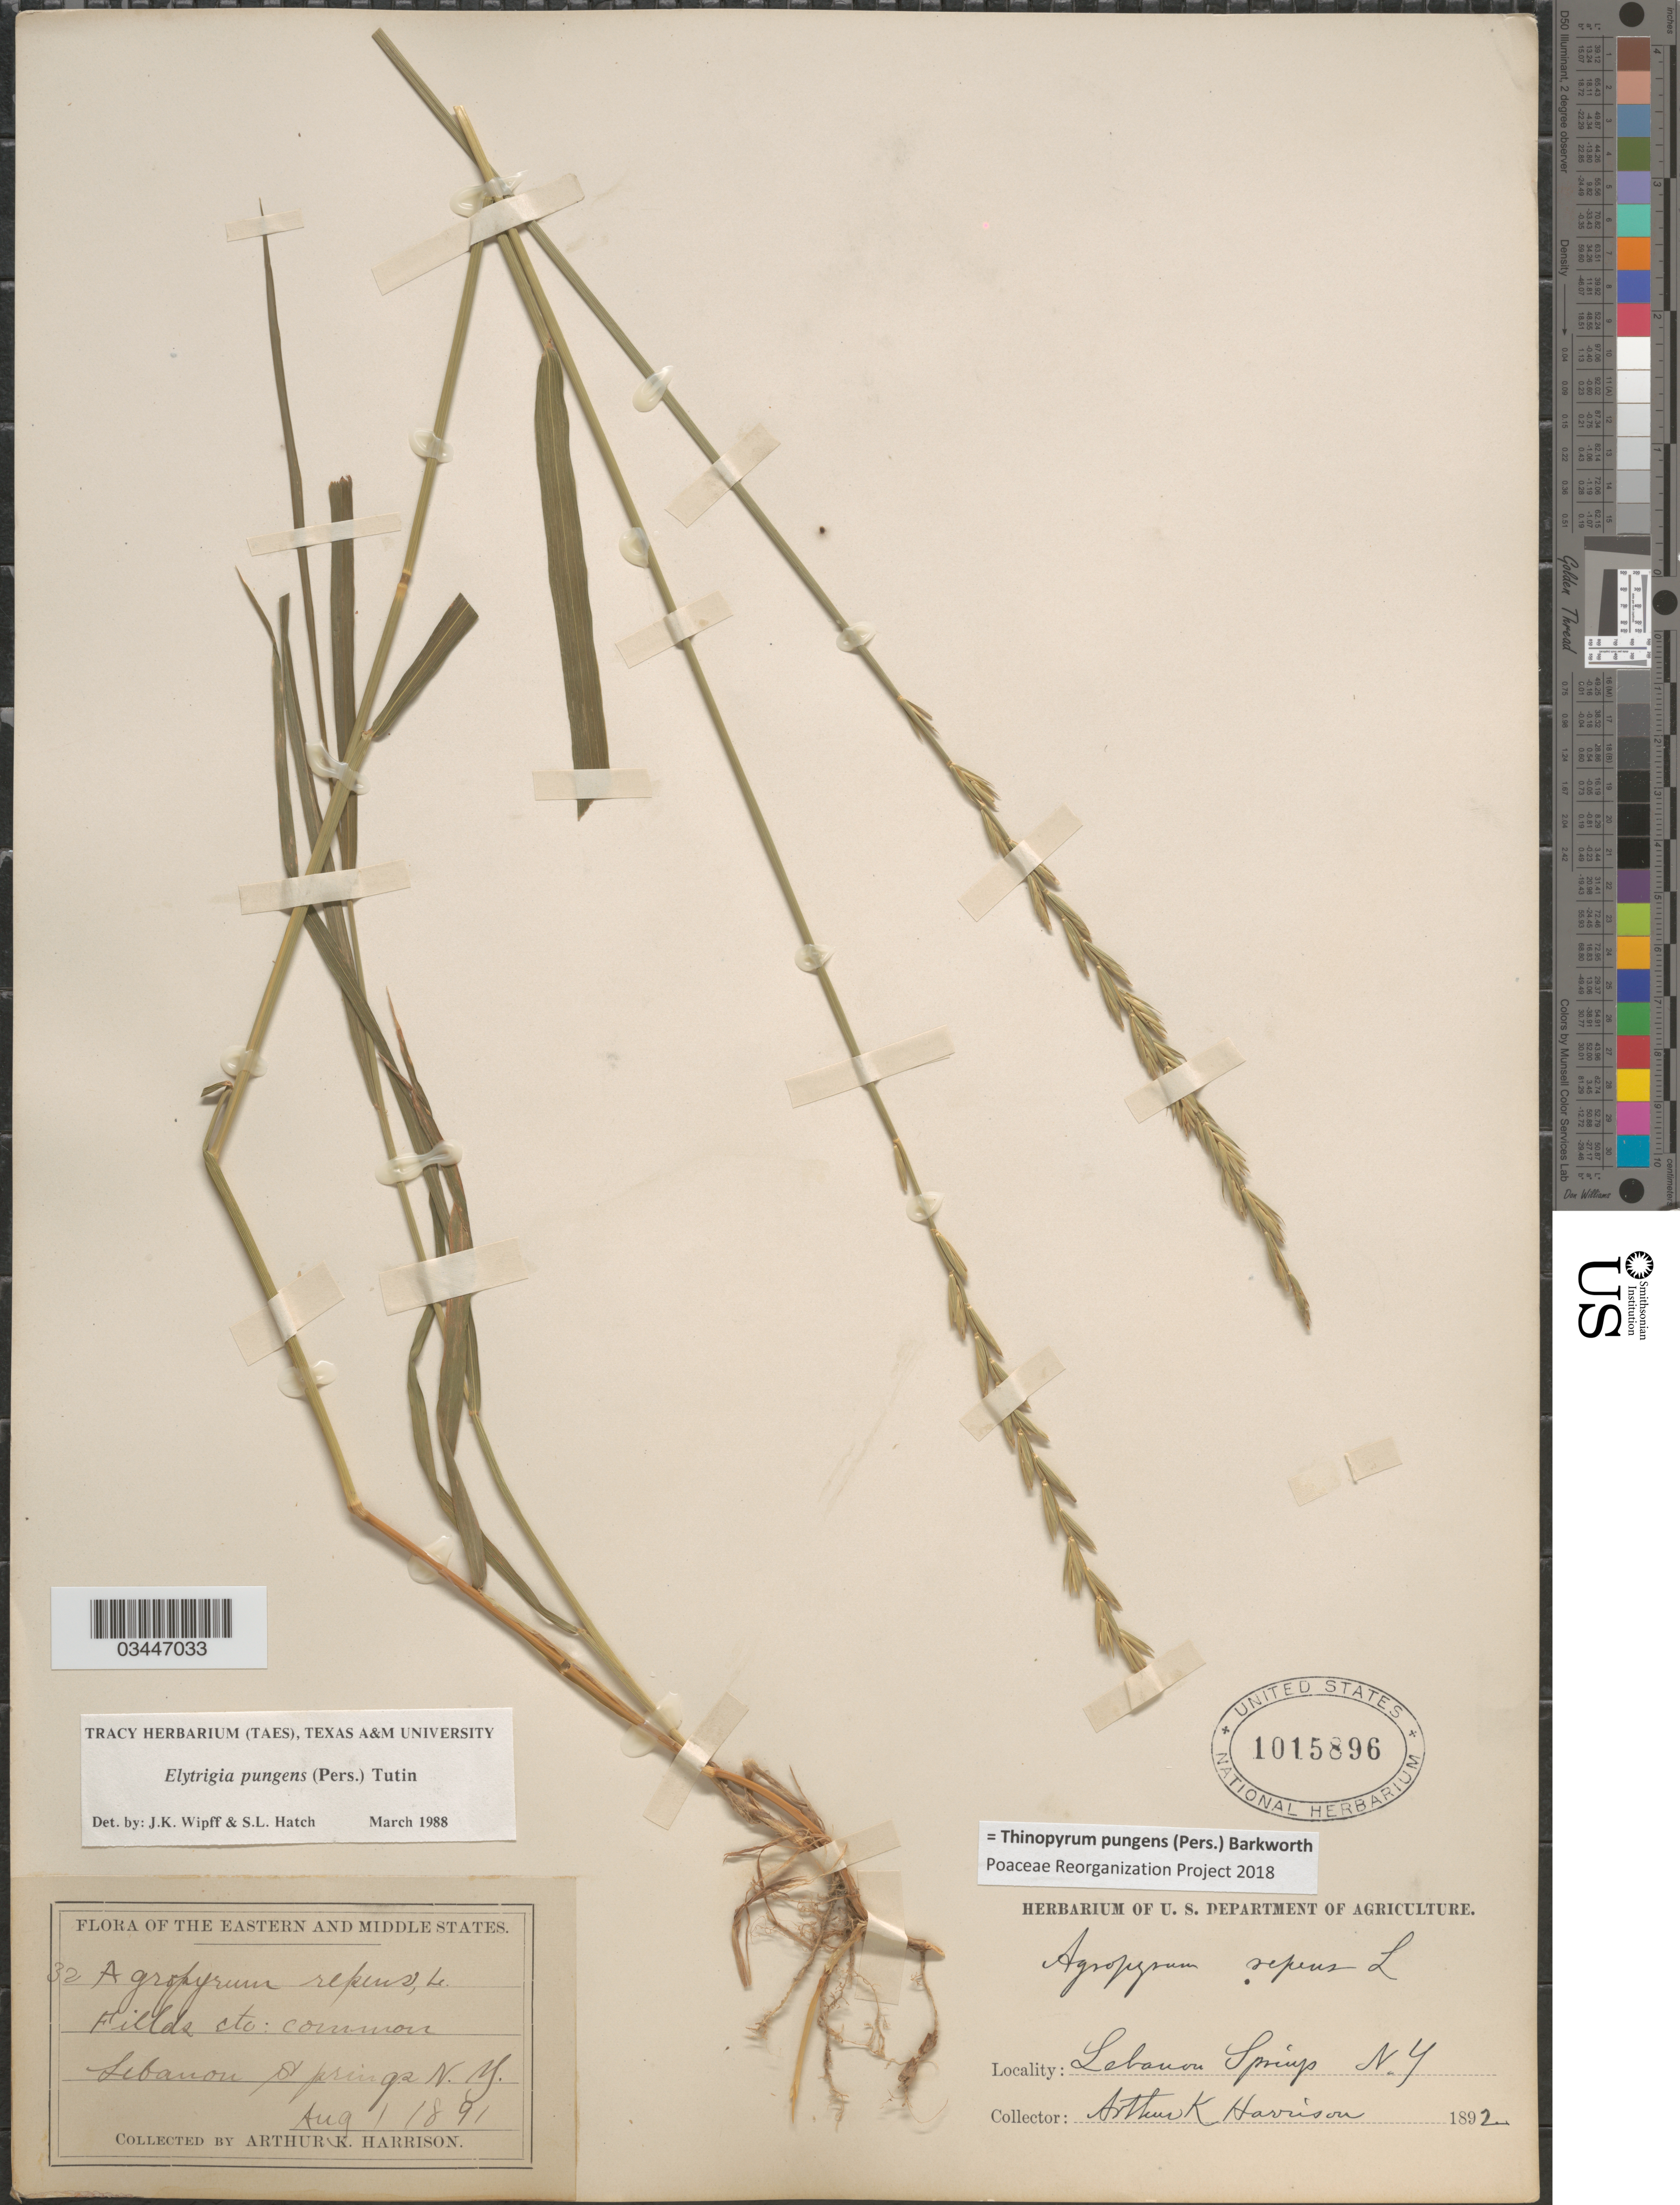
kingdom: Plantae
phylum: Tracheophyta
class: Liliopsida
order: Poales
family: Poaceae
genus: Thinopyrum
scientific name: Thinopyrum pungens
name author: (Pers.) Barkworth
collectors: A. K. Harrison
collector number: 32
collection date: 1891-08-01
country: United States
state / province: New York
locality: The Eastern and Middle States. Fields etc: common. Lebanon Springs.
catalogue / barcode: US 1015896